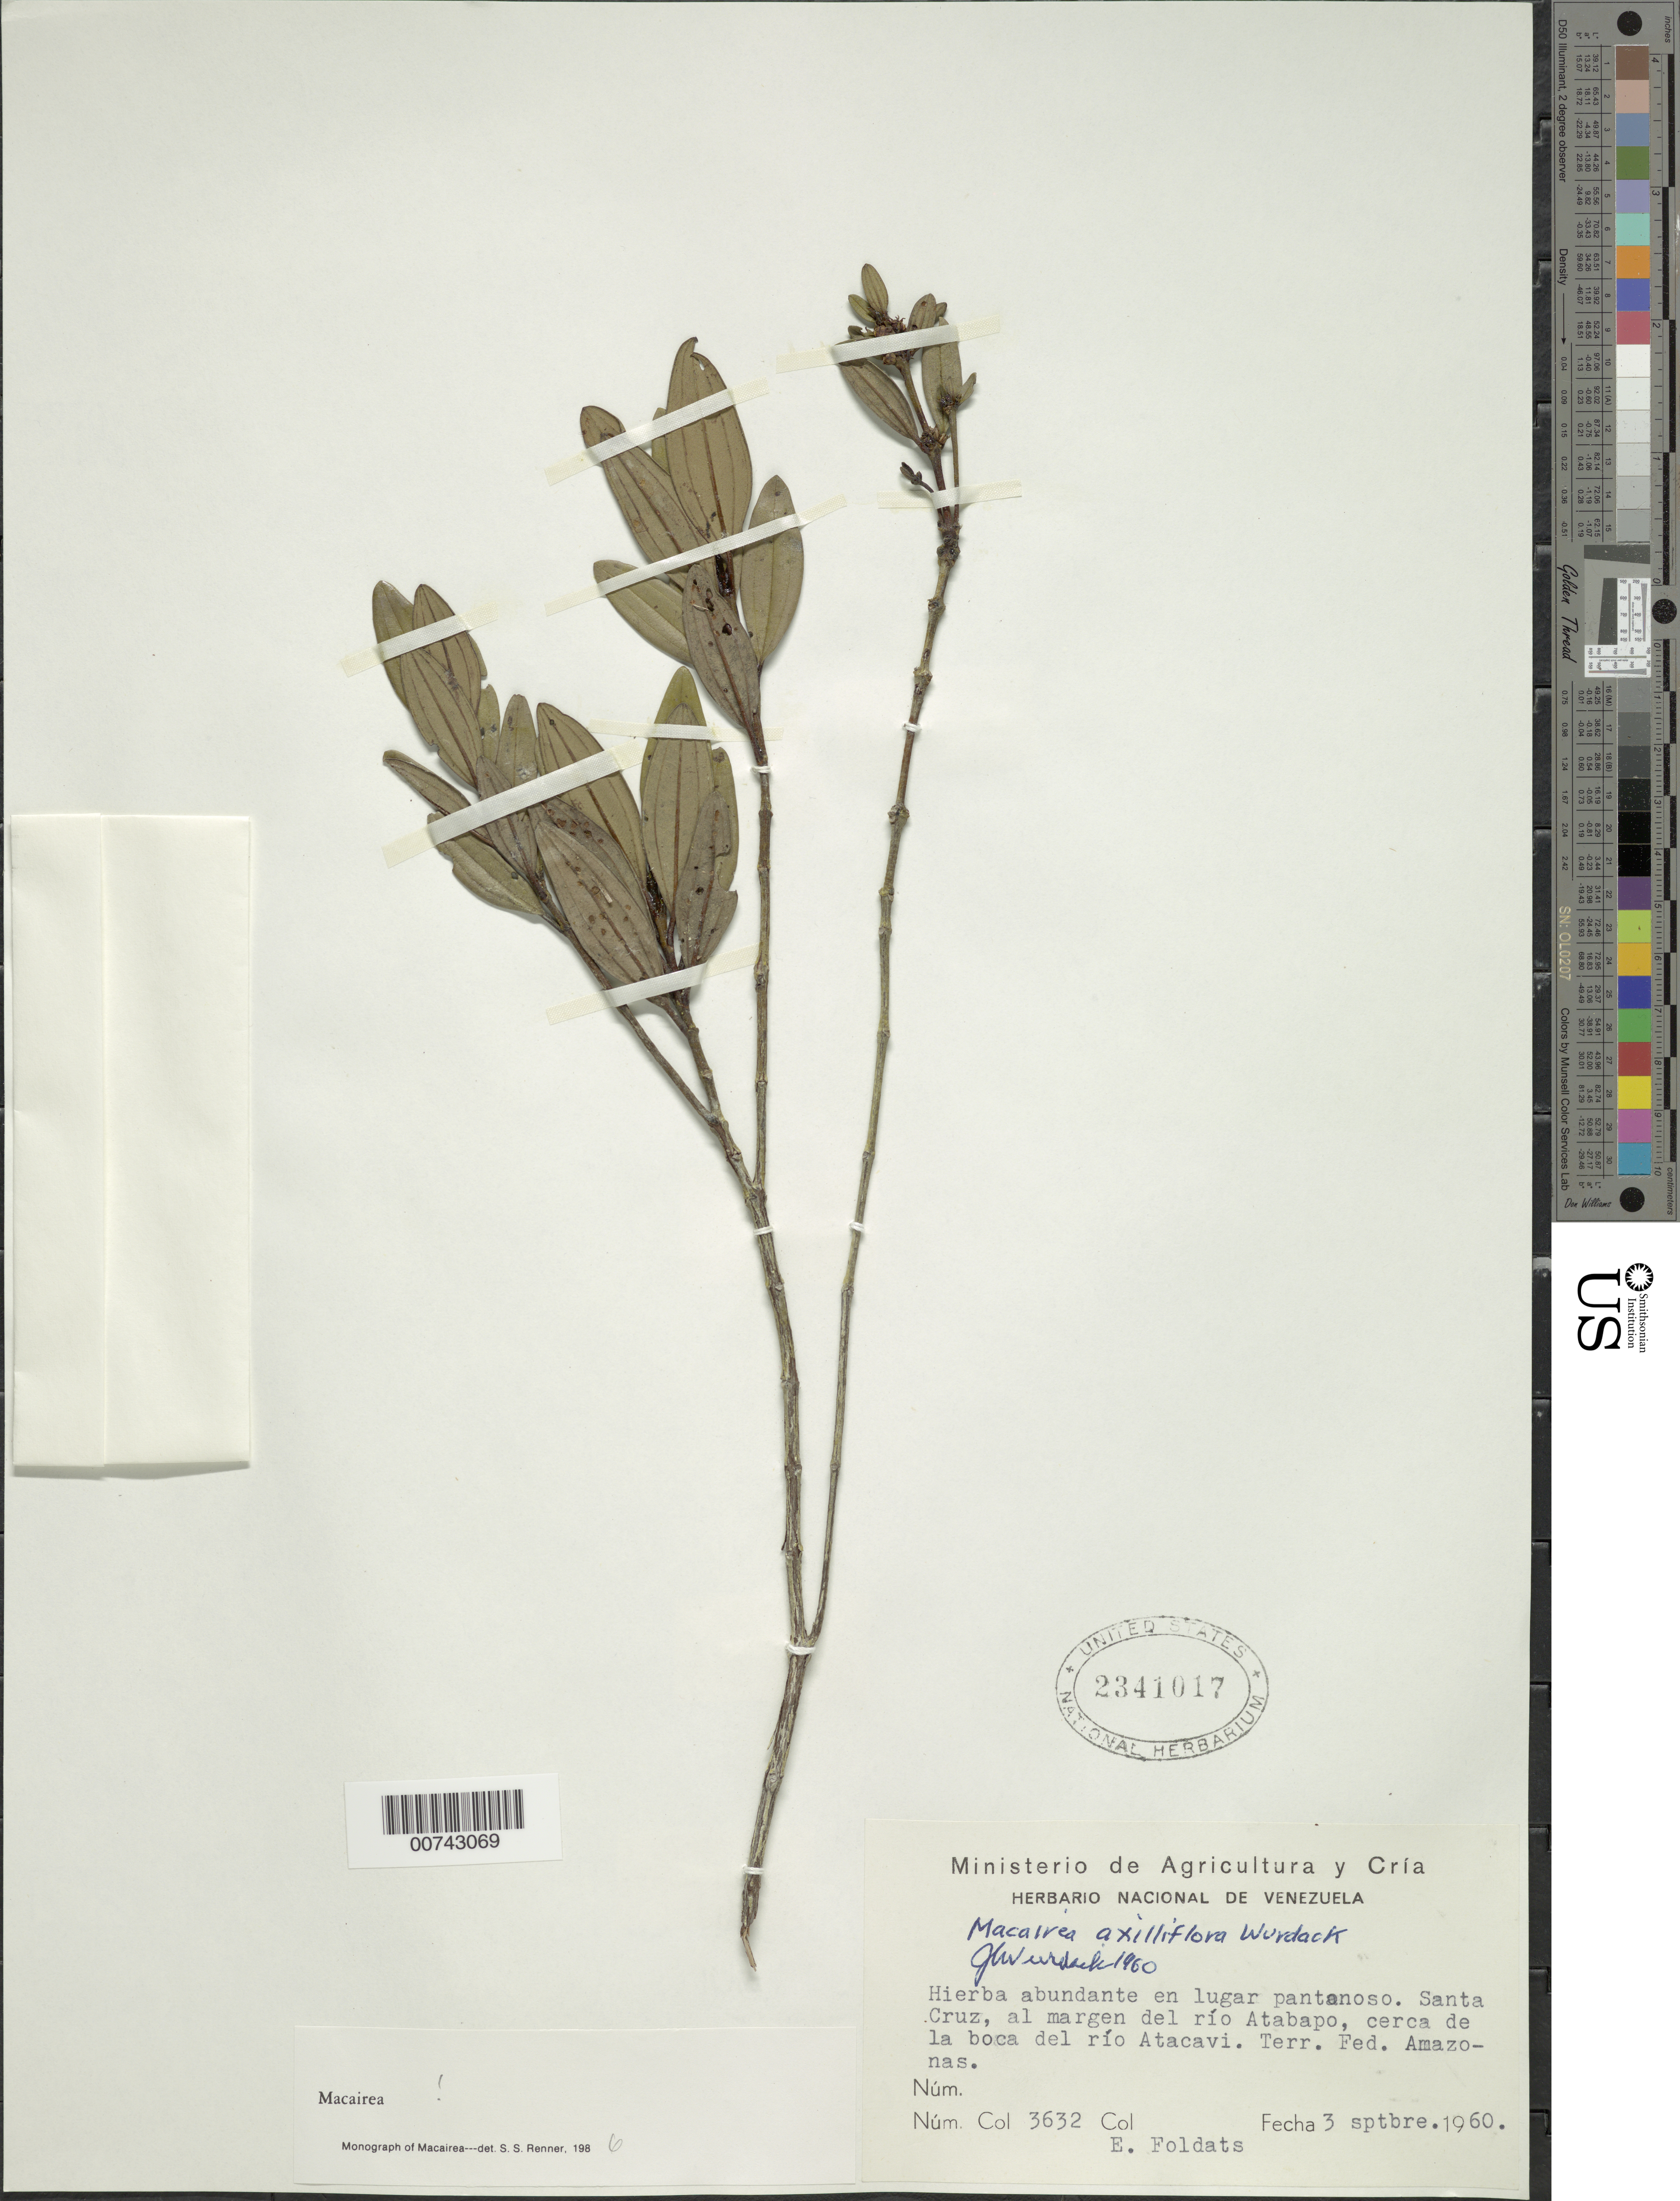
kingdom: Plantae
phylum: Tracheophyta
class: Magnoliopsida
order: Myrtales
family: Melastomataceae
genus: Macairea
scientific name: Macairea axilliflora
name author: Wurdack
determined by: Wurdack, John J., (US), US (UNITED STATES)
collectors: E. Foldats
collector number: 3632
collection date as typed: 3-Sep-60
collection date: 1960-09-03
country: Venezuela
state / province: Amazonas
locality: Santa Cruz, Río Atabapo, near Río Atacavi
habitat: Lugar pantanoso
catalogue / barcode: US 2341017